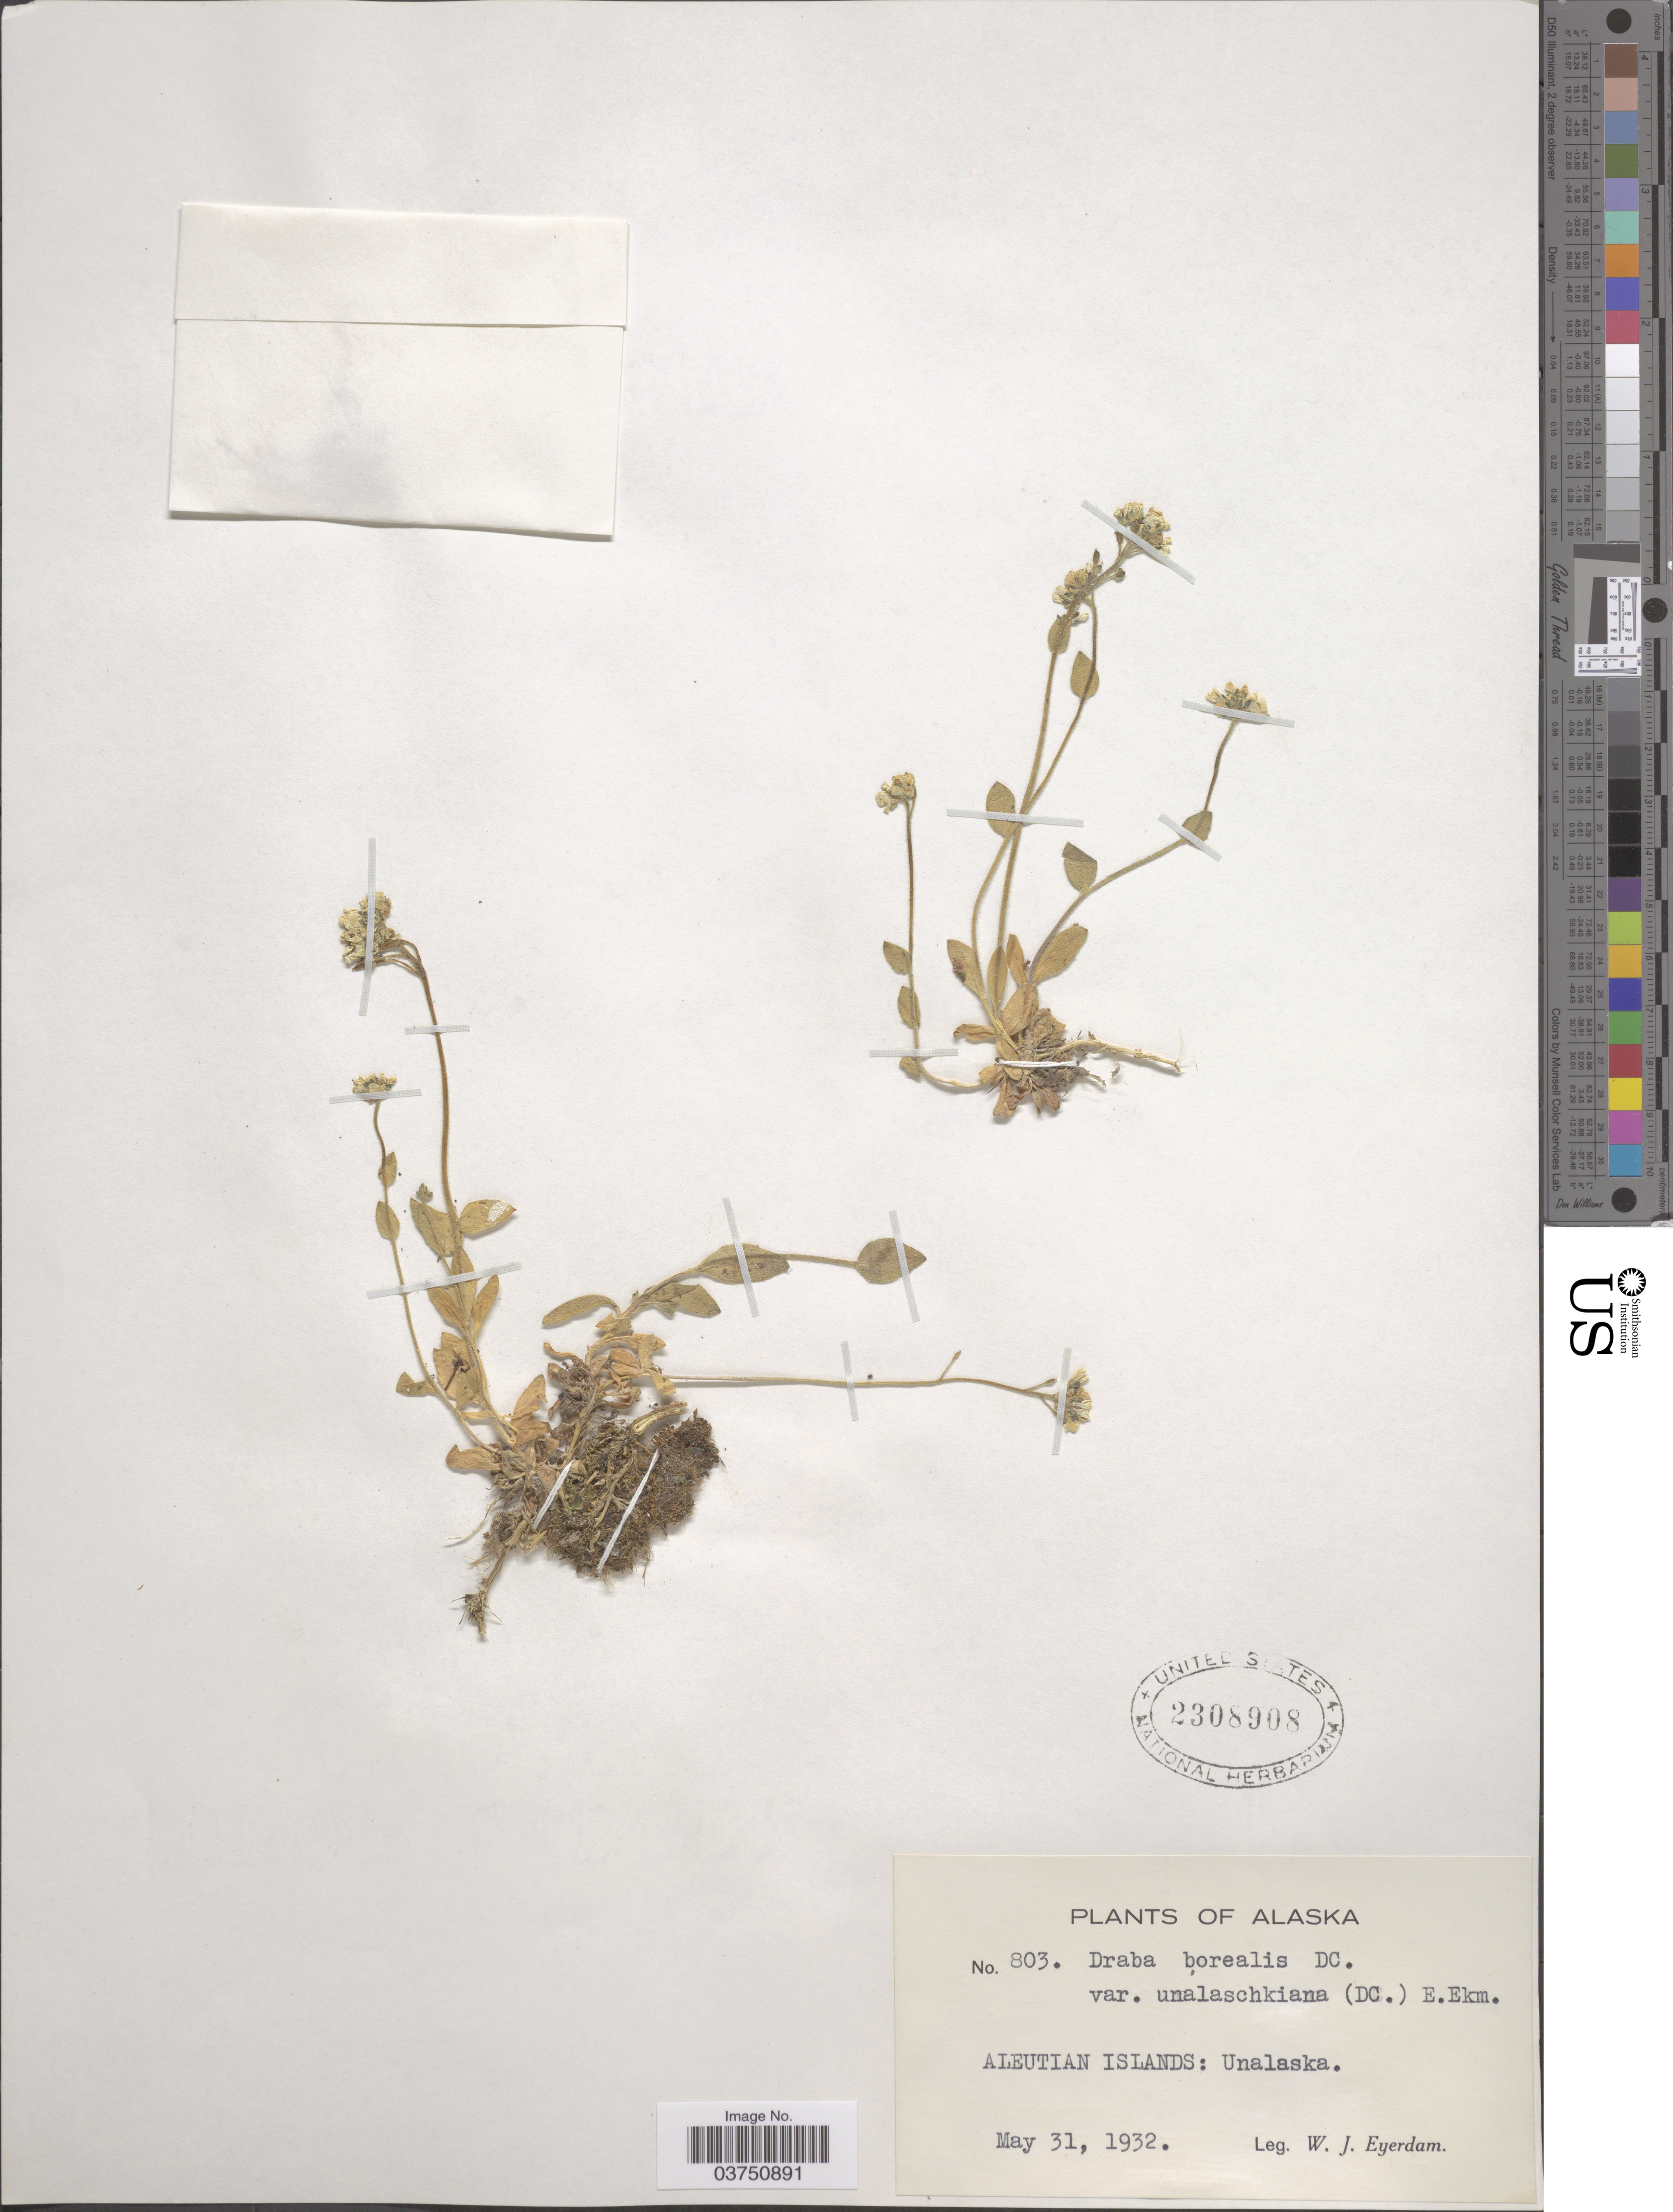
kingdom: Plantae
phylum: Tracheophyta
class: Magnoliopsida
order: Brassicales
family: Brassicaceae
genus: Draba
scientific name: Draba borealis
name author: DC.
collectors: W. J. Eyerdam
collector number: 803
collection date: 1932-05-31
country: United States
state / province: Alaska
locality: Aleutian Islands: Unalaska.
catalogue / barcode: US 2308908